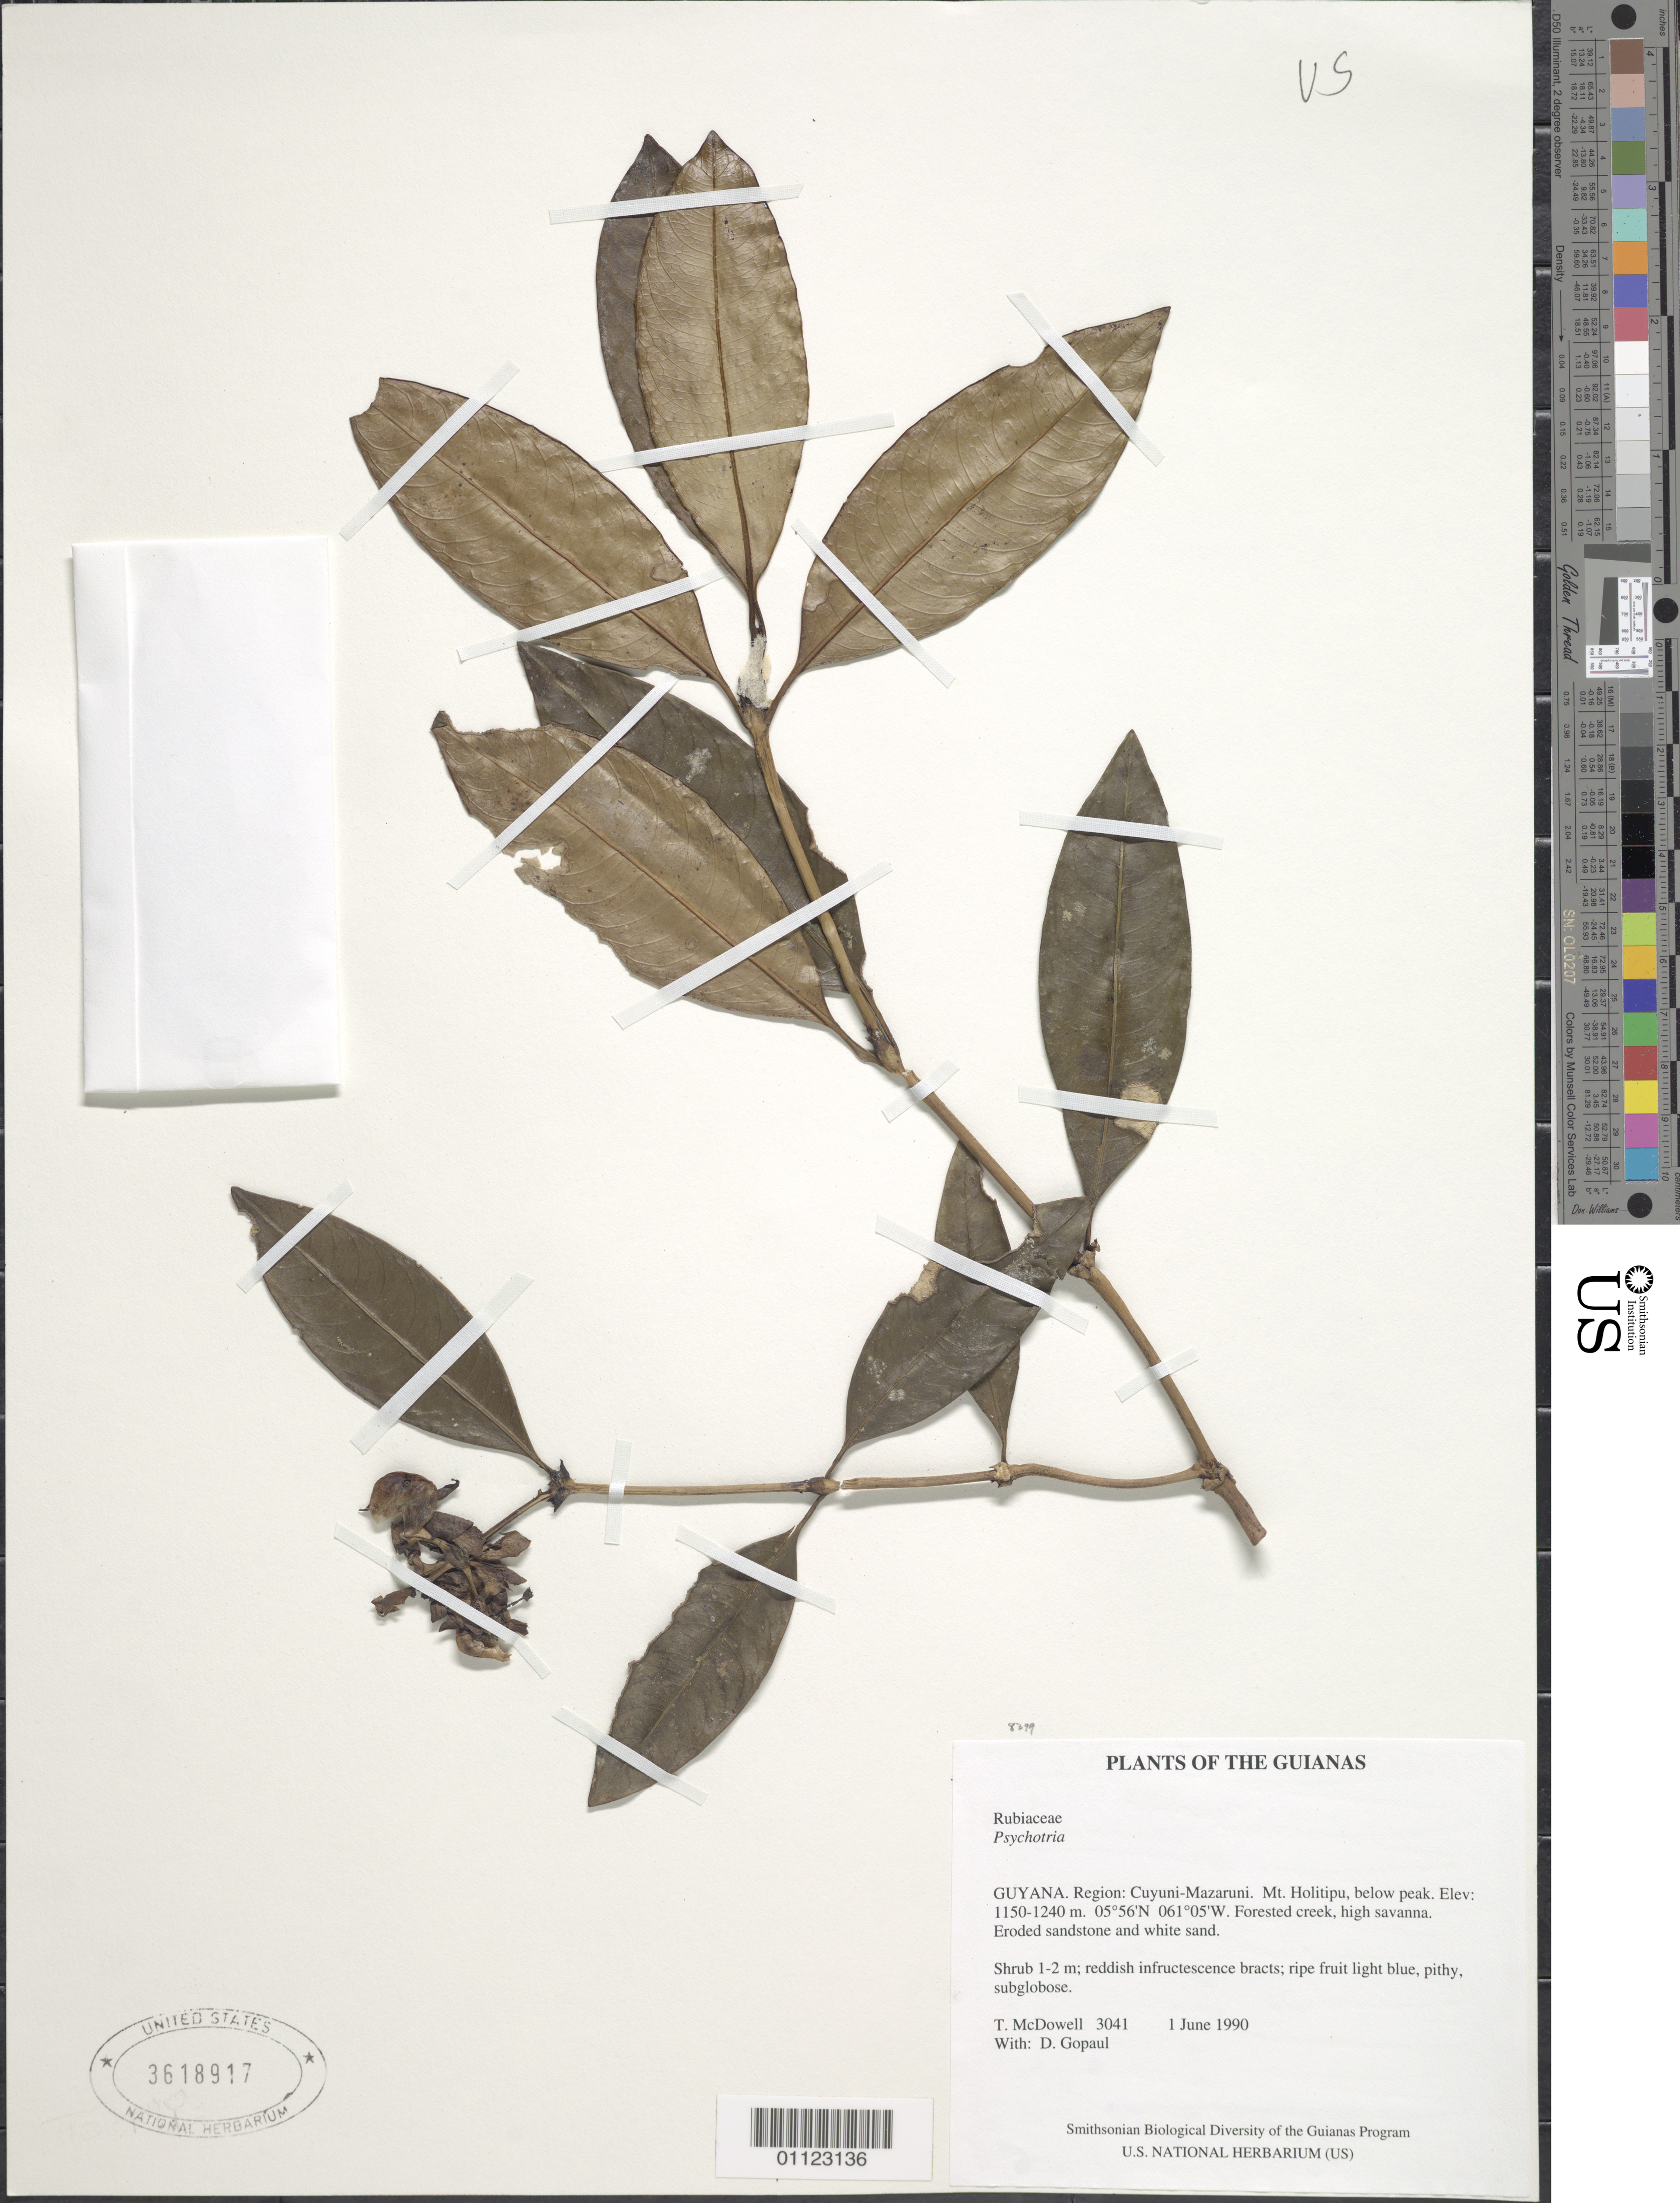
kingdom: Plantae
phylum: Tracheophyta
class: Magnoliopsida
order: Gentianales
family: Rubiaceae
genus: Psychotria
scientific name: Psychotria sp.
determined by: Boom, B. M.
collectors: T. McDowell, D. Hughs & D. Gopaul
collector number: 3041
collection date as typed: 1 June 1990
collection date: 1990-06-01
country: Guyana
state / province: Cuyuni-Mazaruni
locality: Mt. Holitipu camp, below peak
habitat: Forested creek, high savanna. Eroded sandstone and white sand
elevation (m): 1150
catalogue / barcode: US 3618917